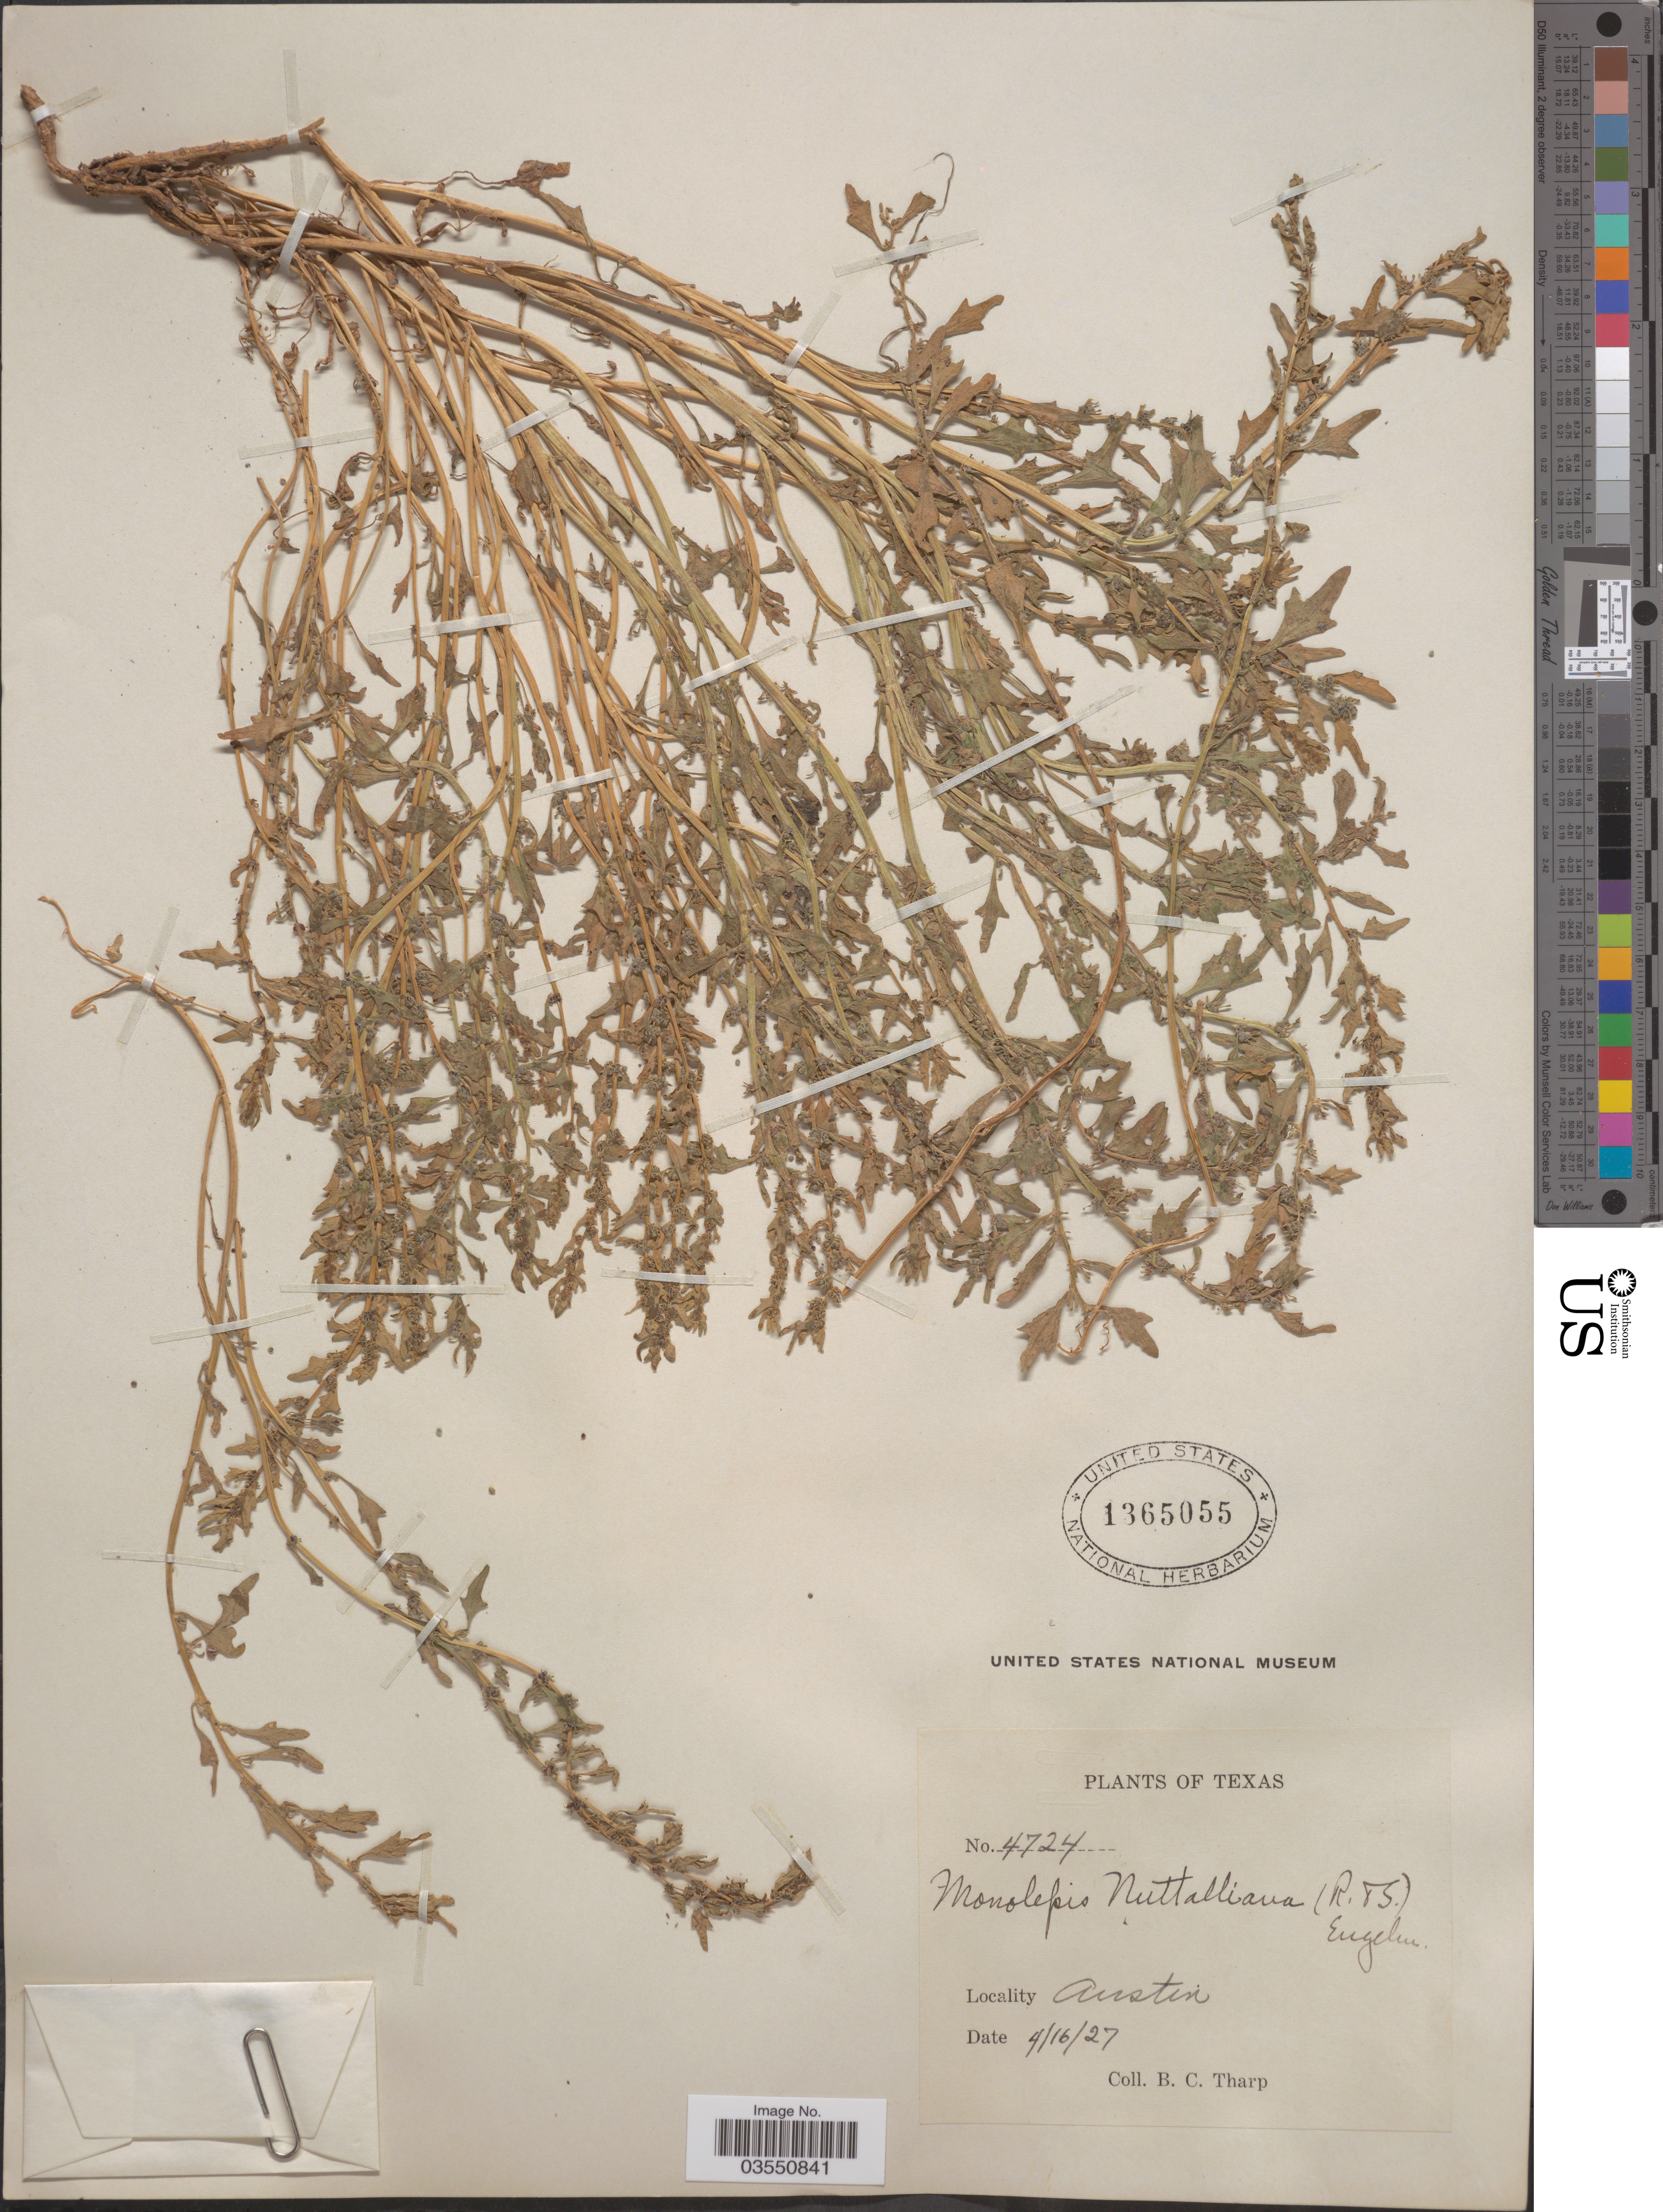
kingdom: Plantae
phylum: Tracheophyta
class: Magnoliopsida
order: Caryophyllales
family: Amaranthaceae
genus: Blitum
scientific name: Blitum nuttallianum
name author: Schult.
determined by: U.S. National Herbarium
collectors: B. C. Tharp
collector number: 4724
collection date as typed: Transcribed d/m/y: 16/4/27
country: United States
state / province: Texas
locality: Austin.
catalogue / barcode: US 1365055